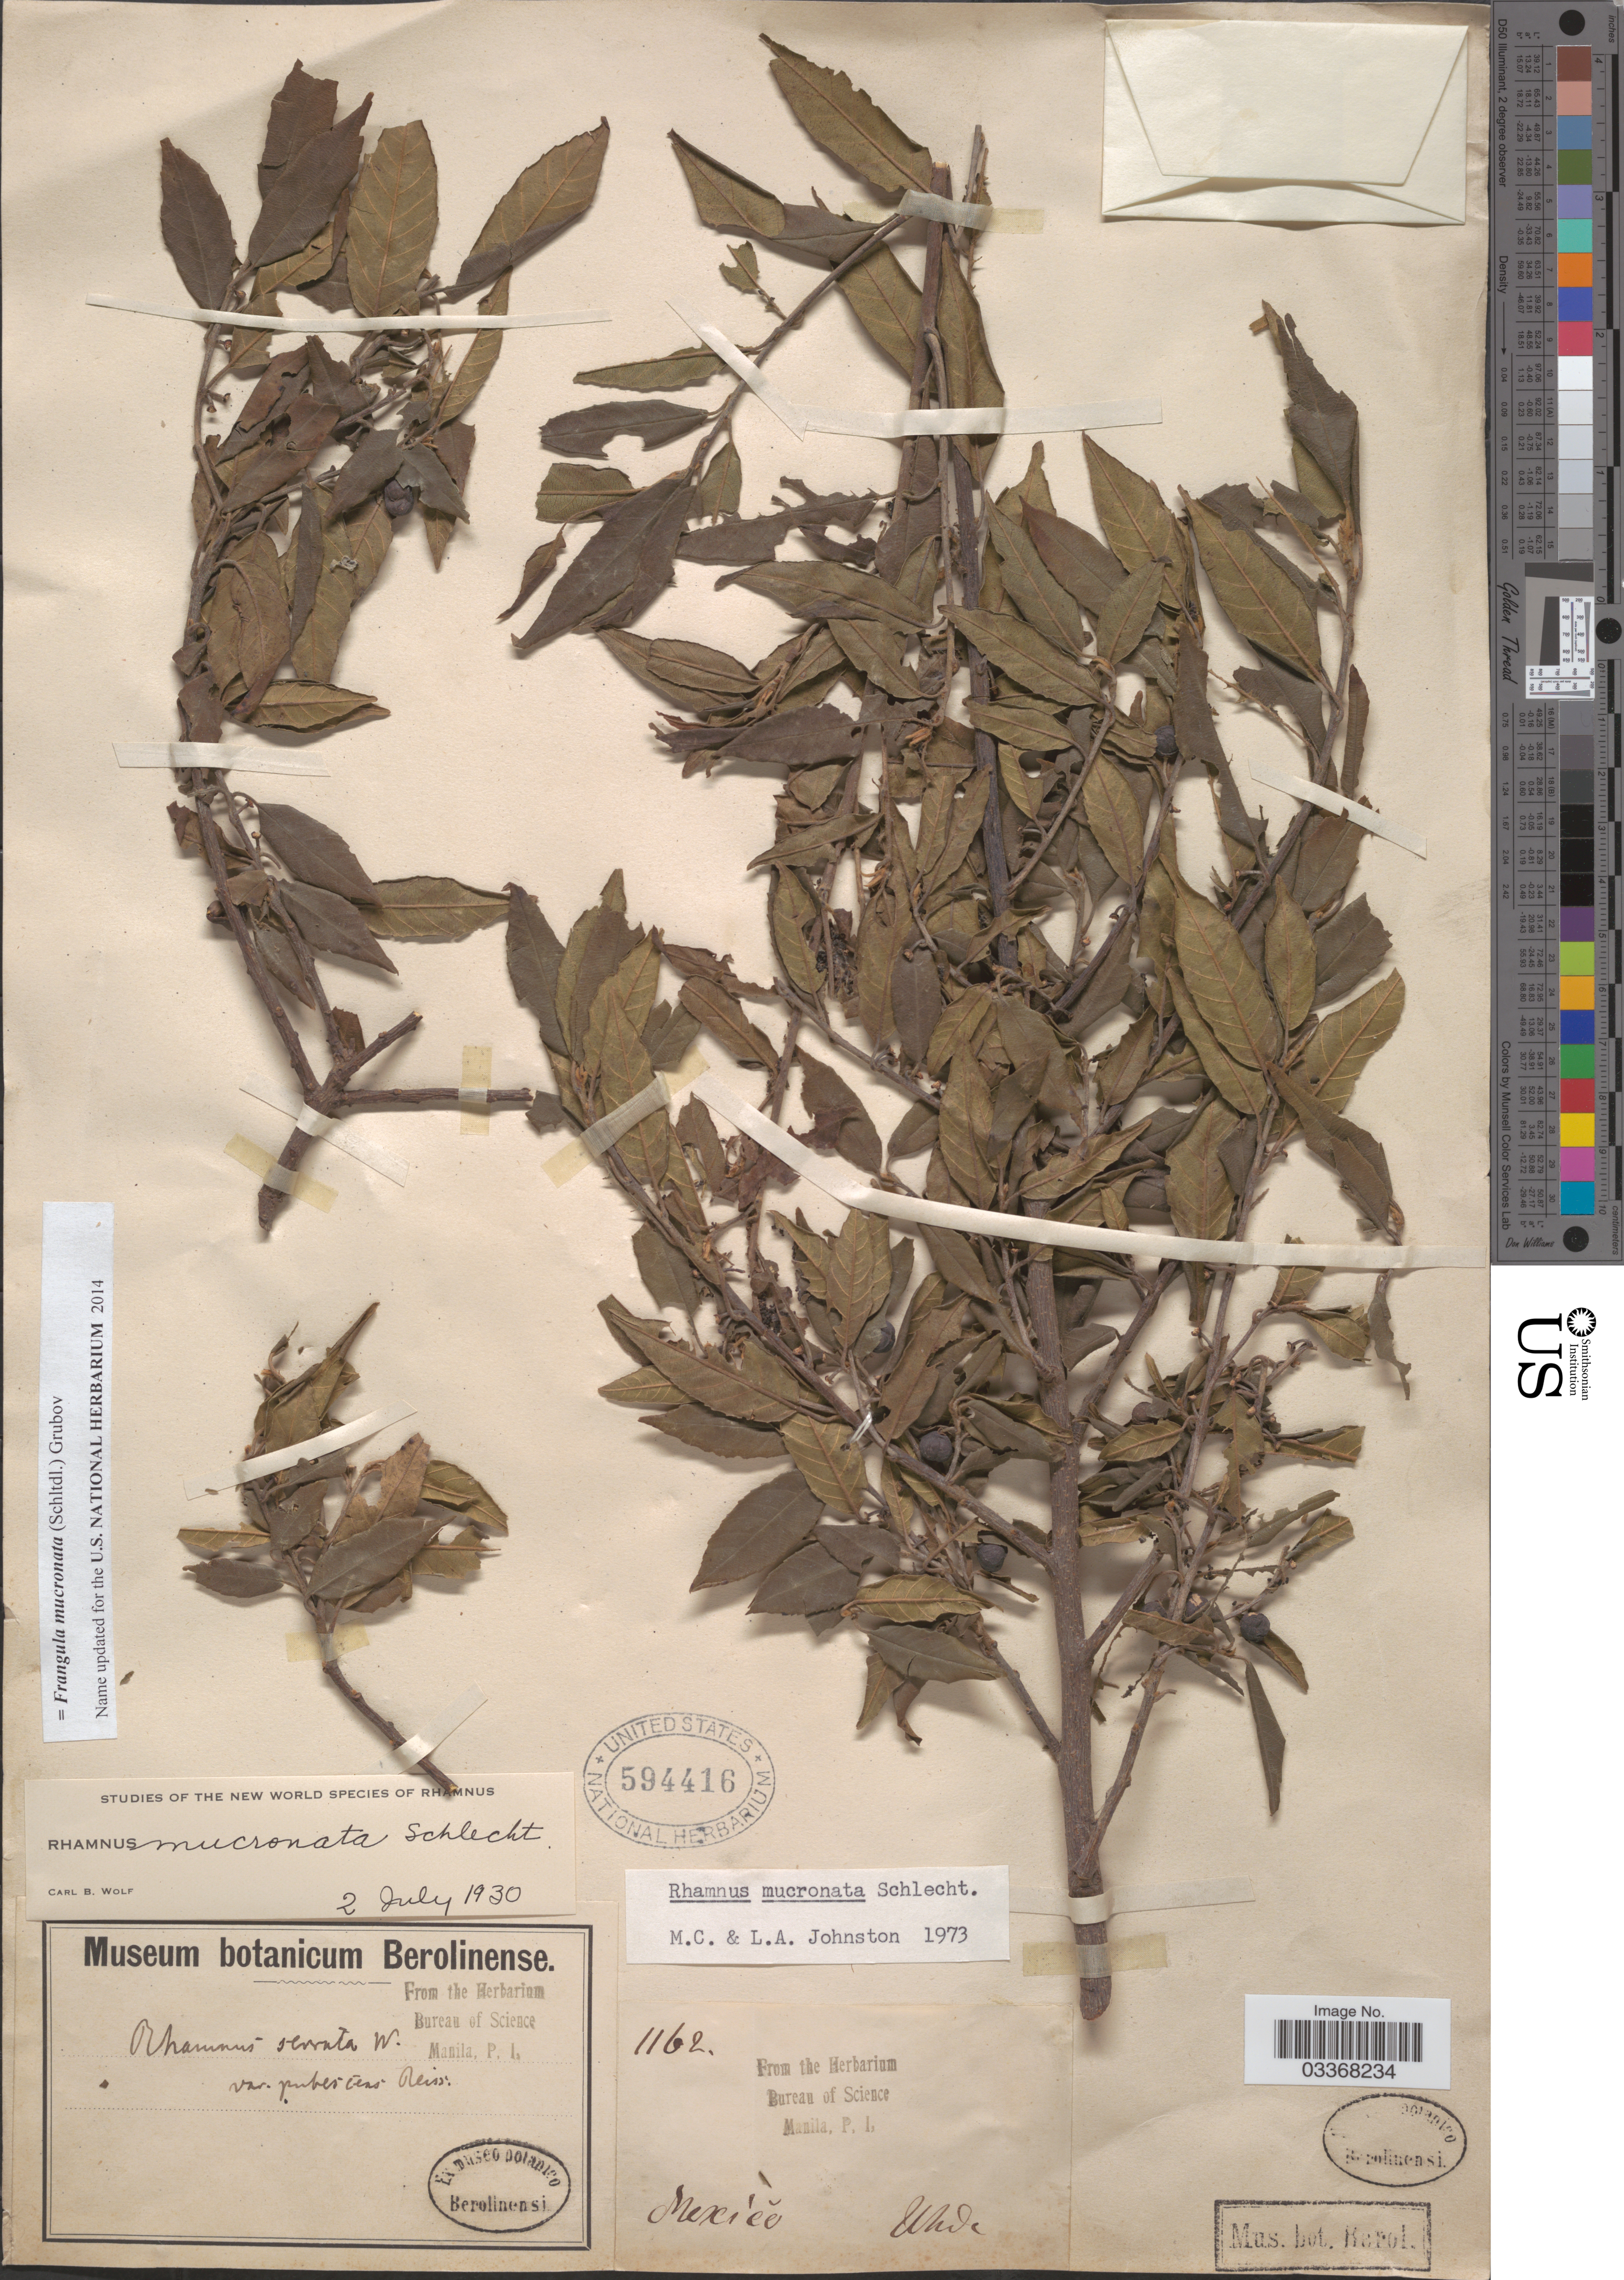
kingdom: Plantae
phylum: Tracheophyta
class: Magnoliopsida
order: Rosales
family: Rhamnaceae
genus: Frangula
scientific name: Frangula mucronata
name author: (Schltdl.) Grubov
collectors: Uhde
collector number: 1162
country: Mexico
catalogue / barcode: US 594416